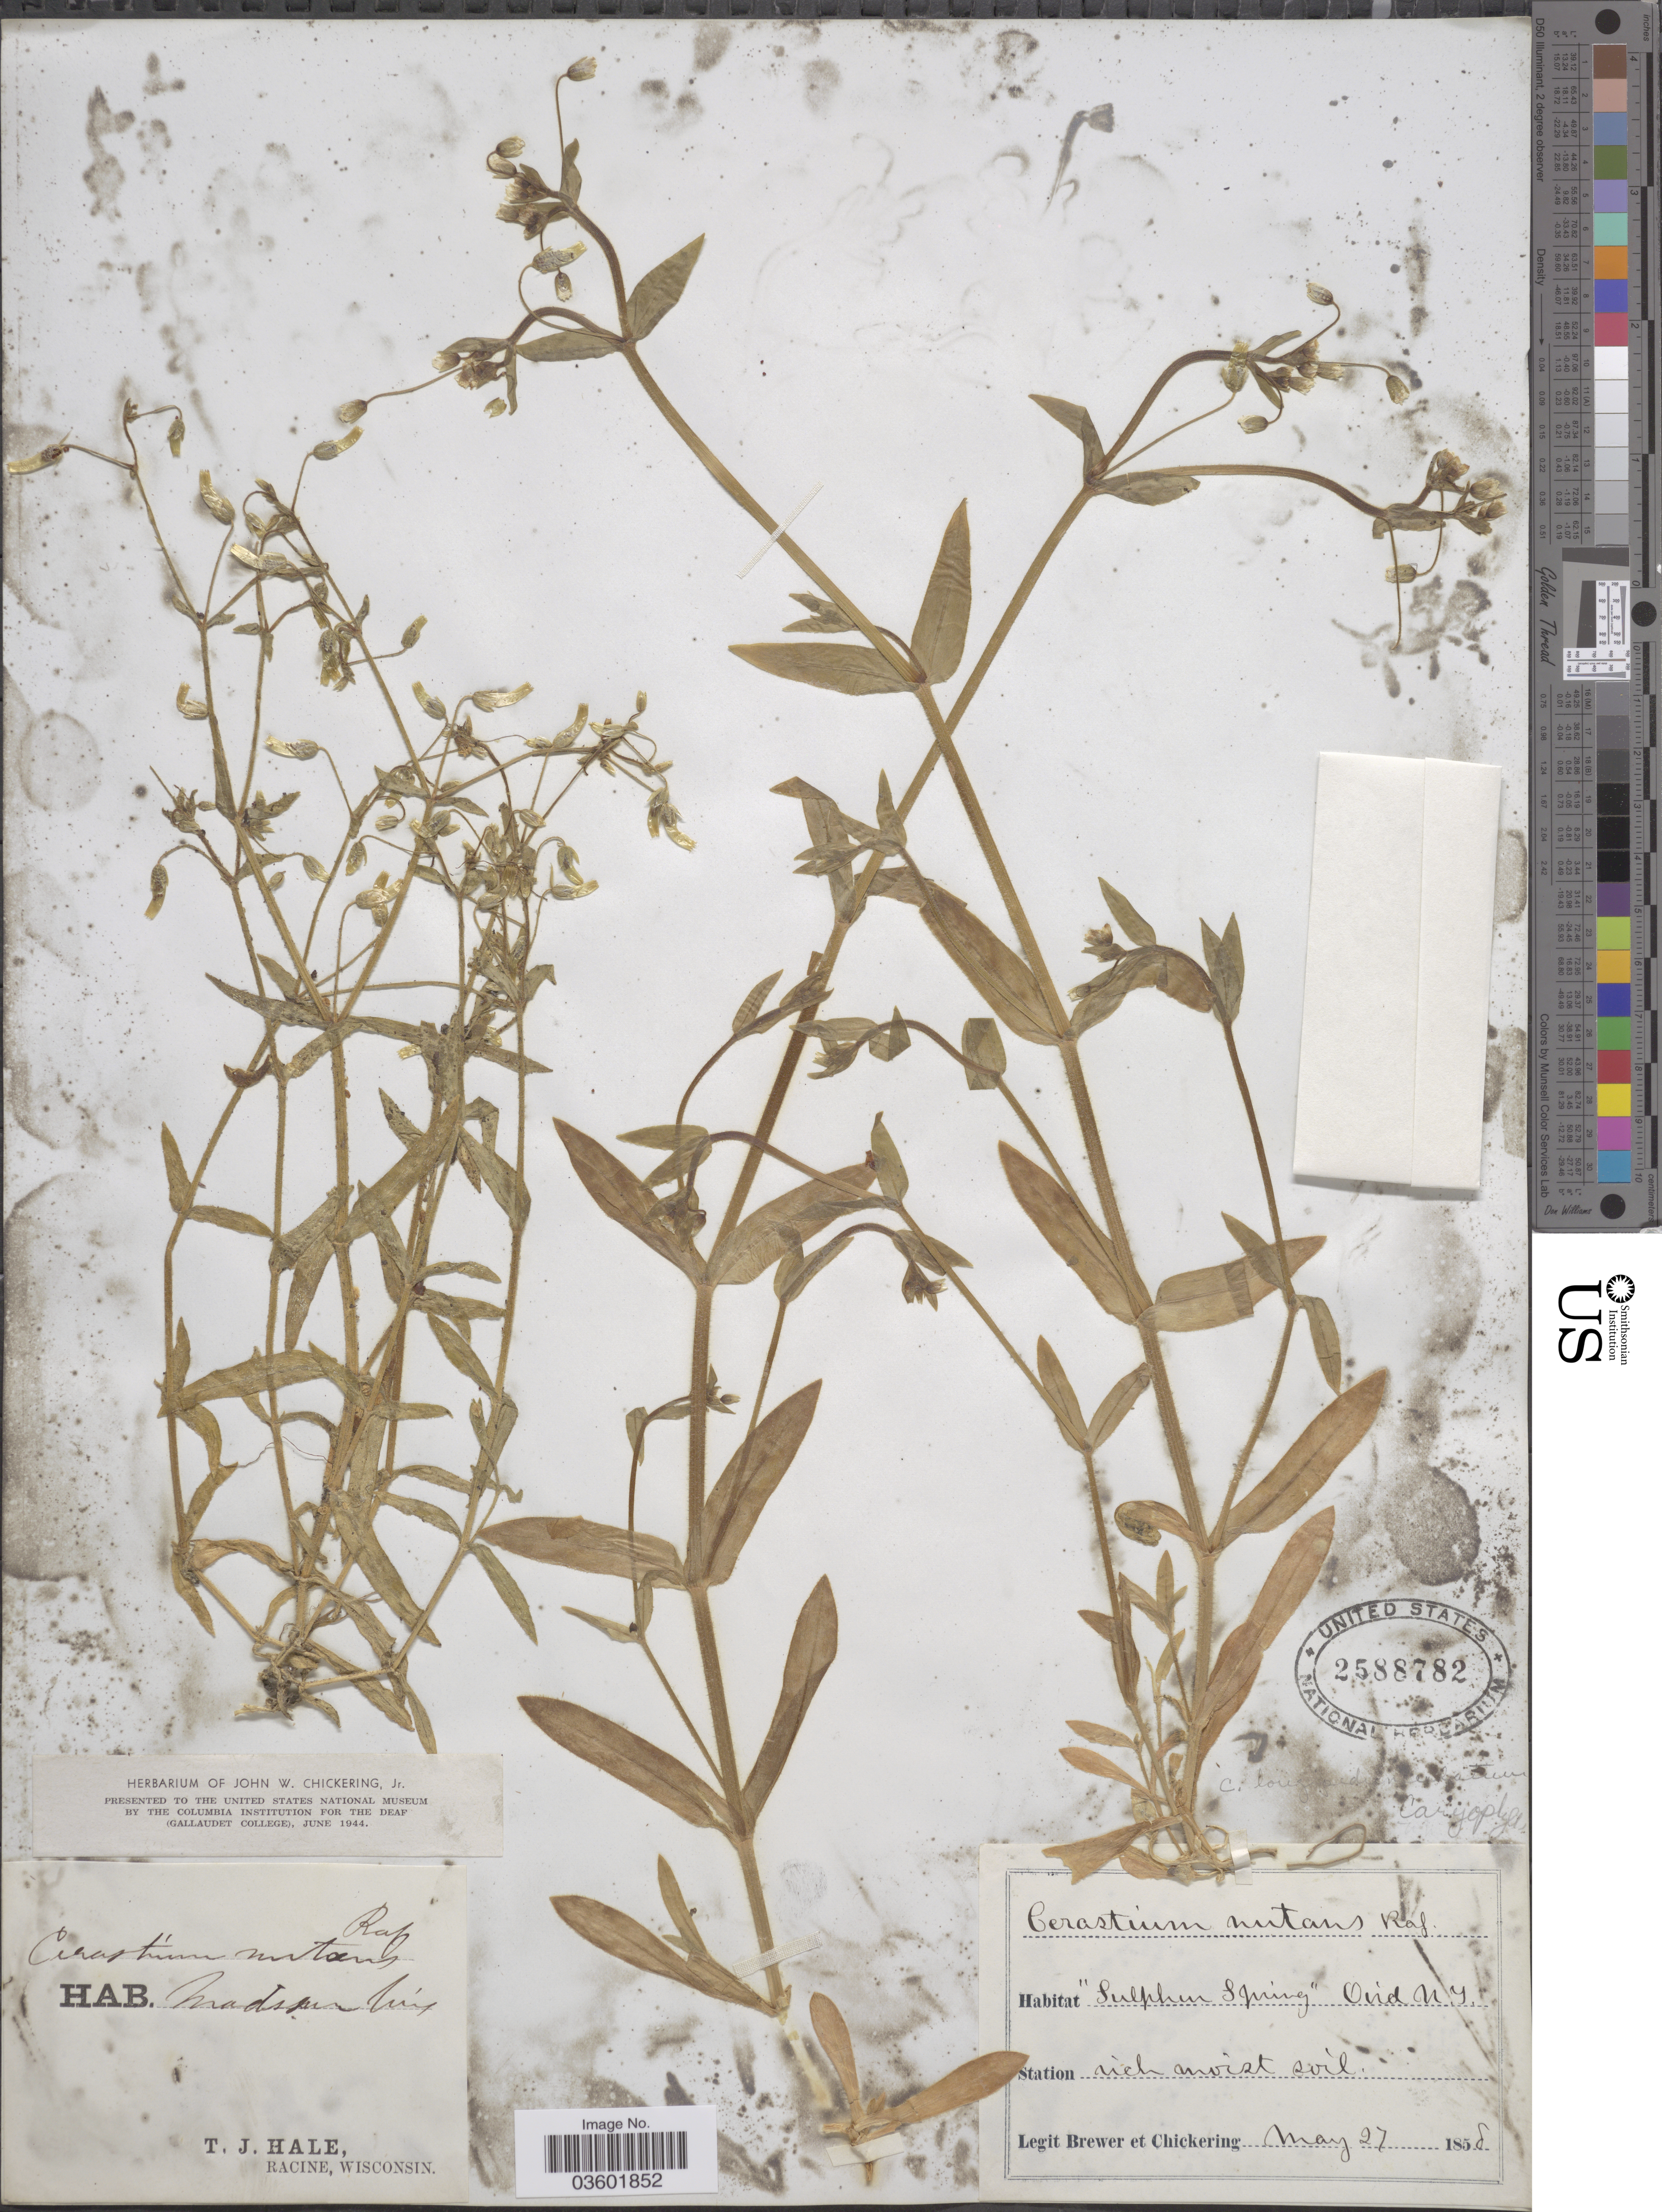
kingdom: Plantae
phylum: Tracheophyta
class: Magnoliopsida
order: Caryophyllales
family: Caryophyllaceae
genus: Cerastium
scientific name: Cerastium nutans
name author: Raf.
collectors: -. Brewer & -. Chickering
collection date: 1858-05-27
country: United States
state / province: New York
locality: Sulphur Spring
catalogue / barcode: US 2588782